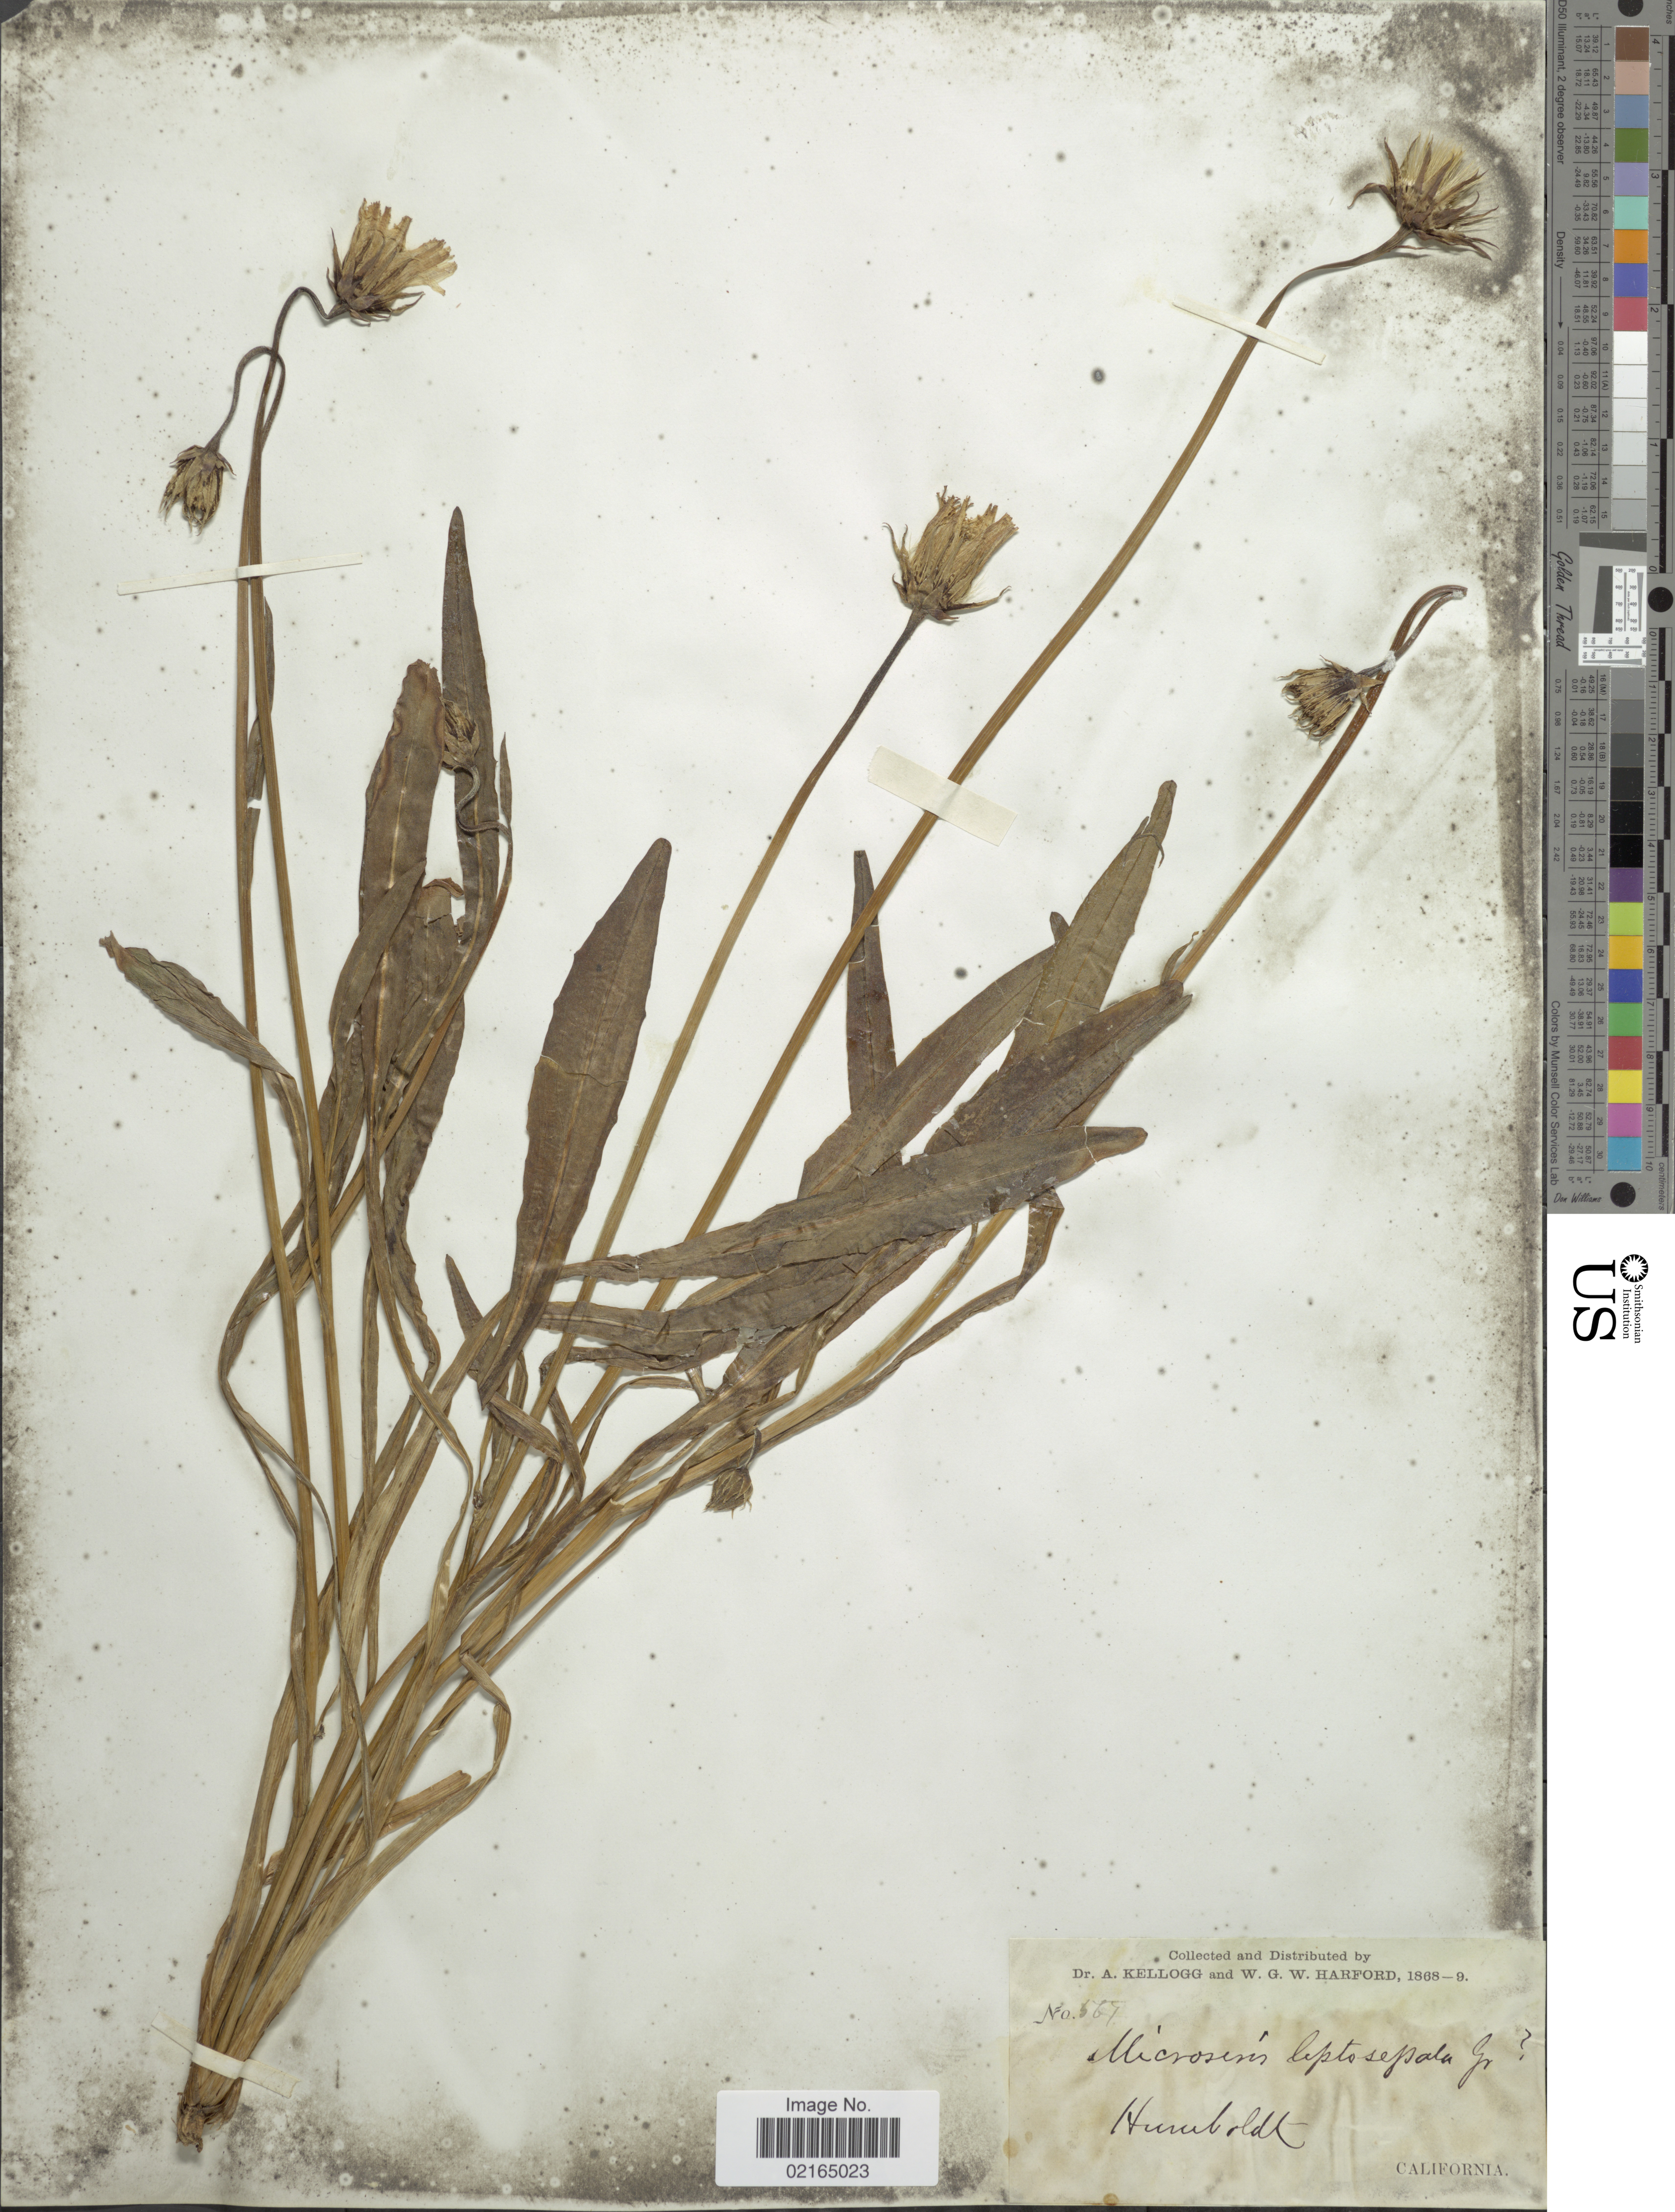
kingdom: Plantae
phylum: Tracheophyta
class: Magnoliopsida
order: Asterales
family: Asteraceae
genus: Microseris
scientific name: Microseris laciniata subsp. leptosepala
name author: (Nutt.) K.L. Chambers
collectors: A. Kellogg & W. G. W. Harford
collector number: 567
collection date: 1868/1869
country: United States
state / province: California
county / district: Humboldt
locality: Humboldt.